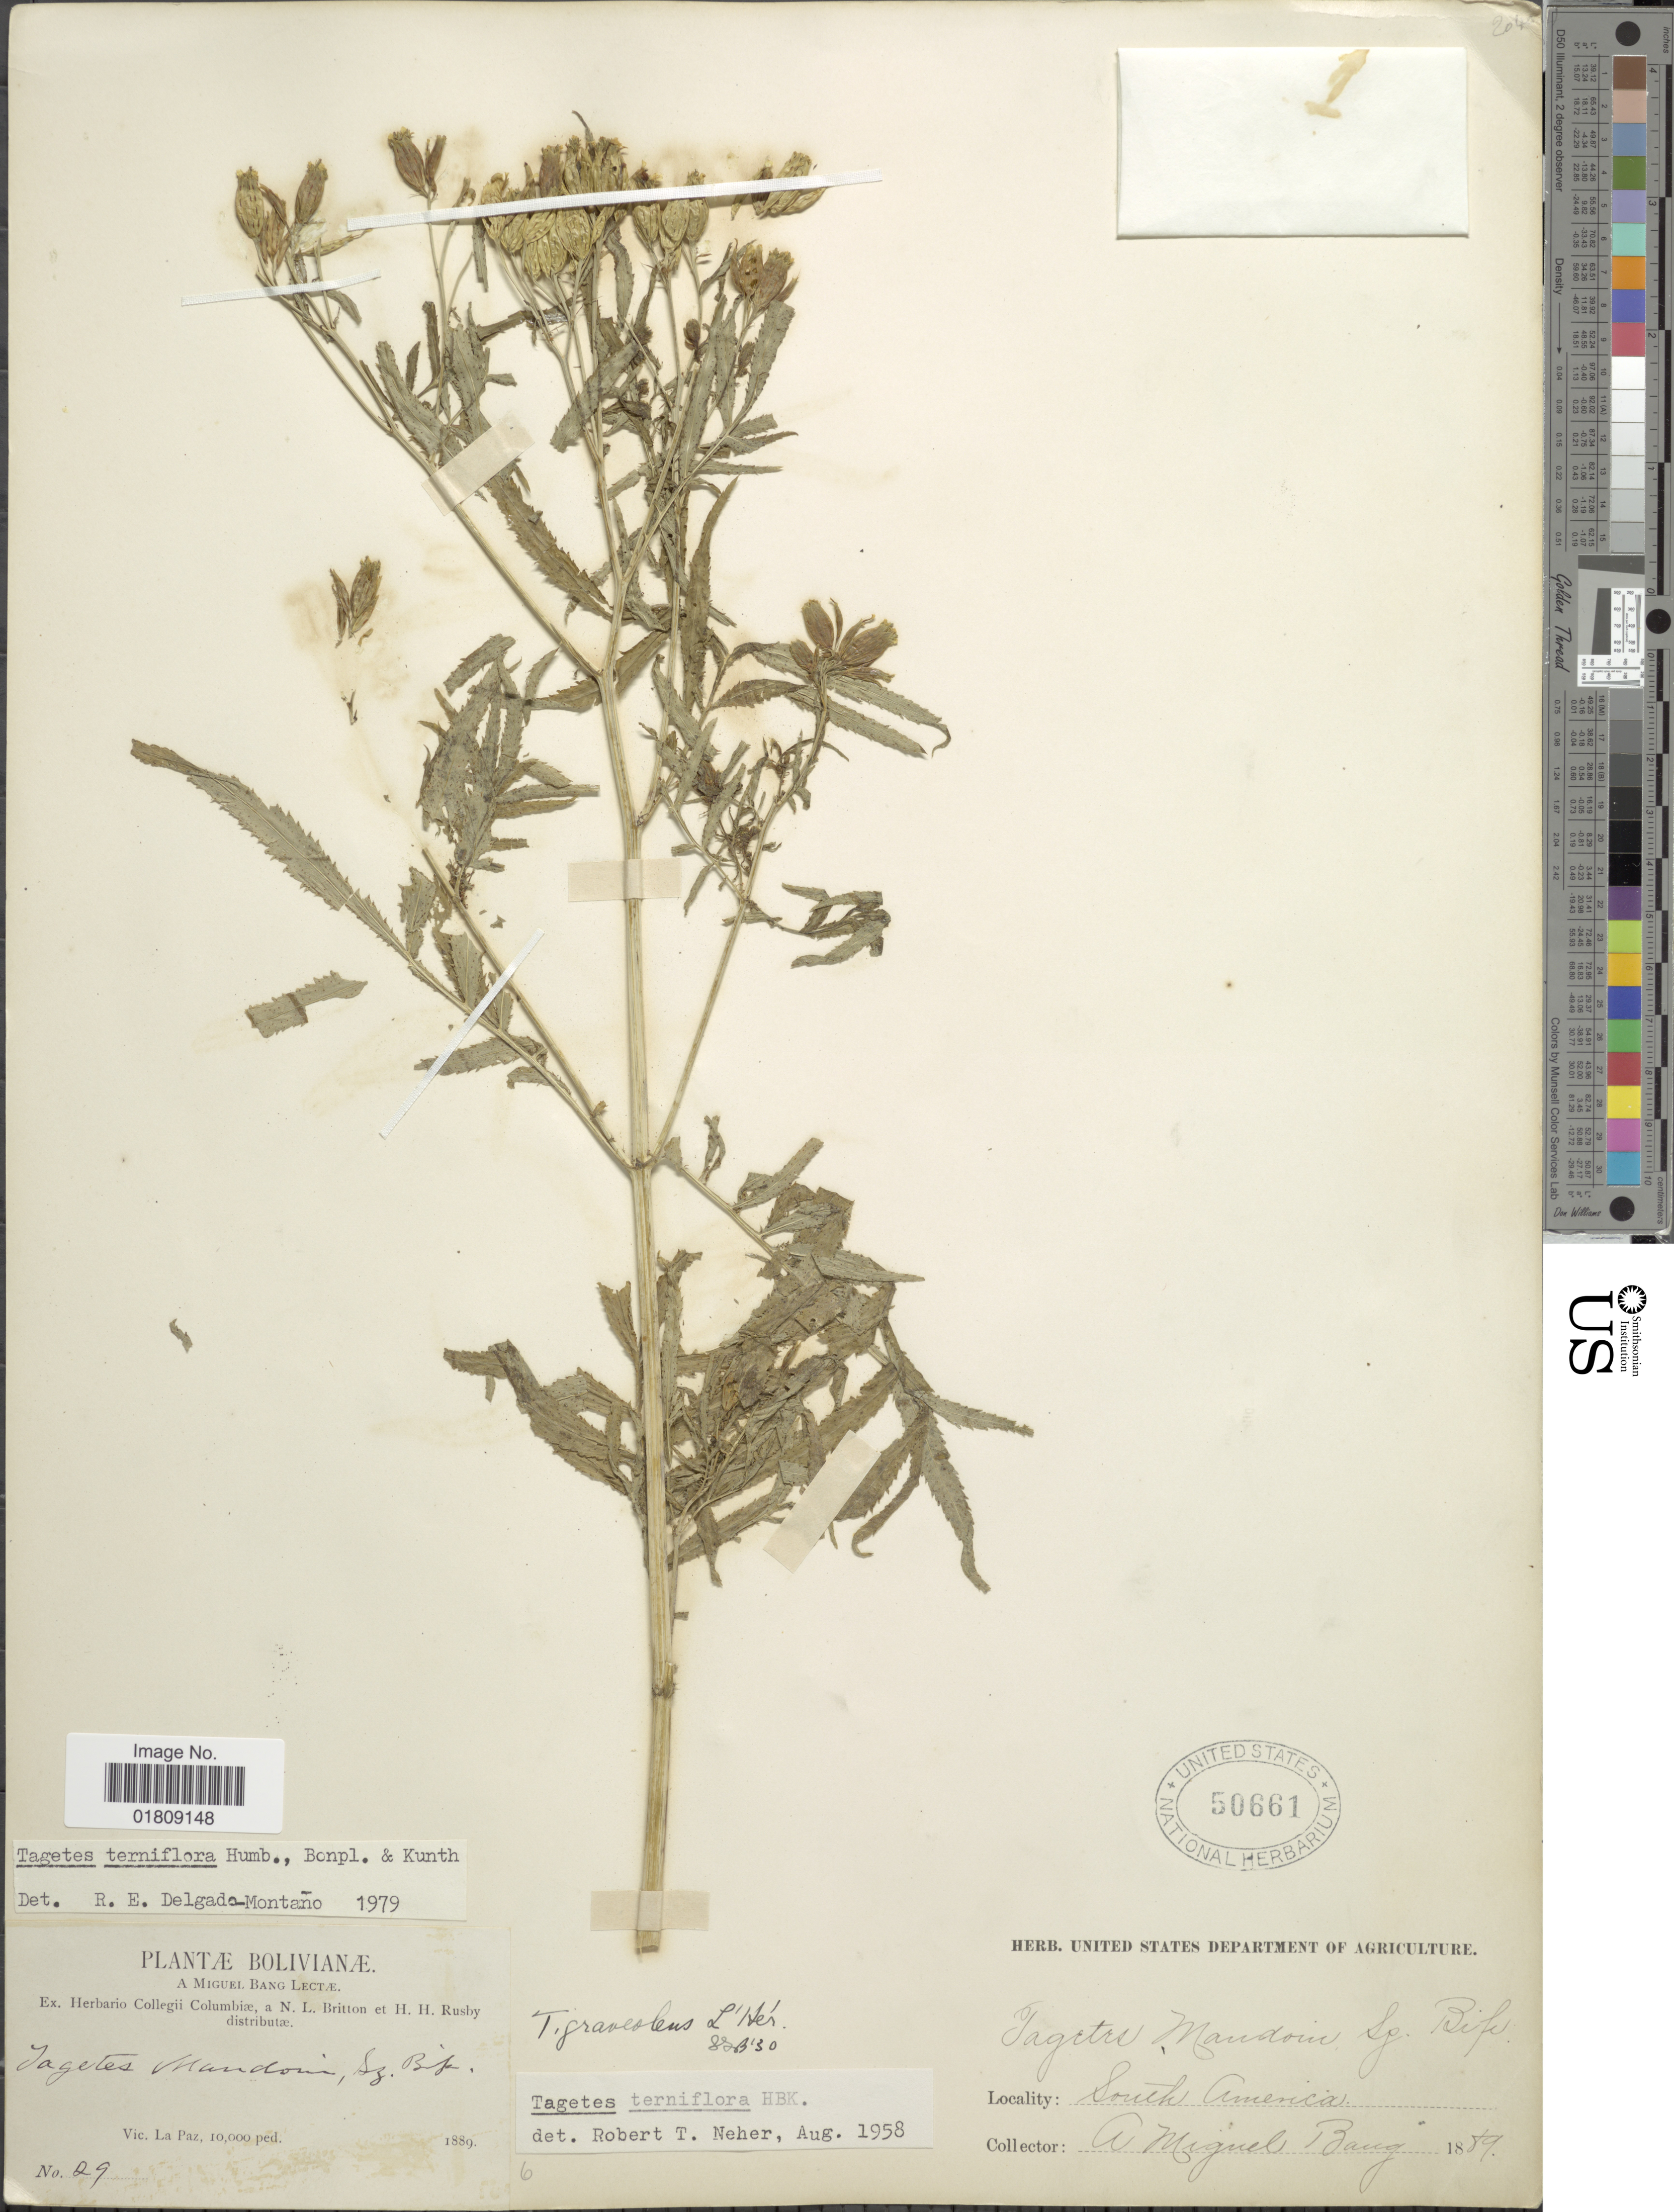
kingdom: Plantae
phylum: Tracheophyta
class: Magnoliopsida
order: Asterales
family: Asteraceae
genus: Tagetes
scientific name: Tagetes terniflora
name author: Kunth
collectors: M. Bang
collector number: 29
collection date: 1889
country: Bolivia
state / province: La Paz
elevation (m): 3048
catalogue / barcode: US 50661